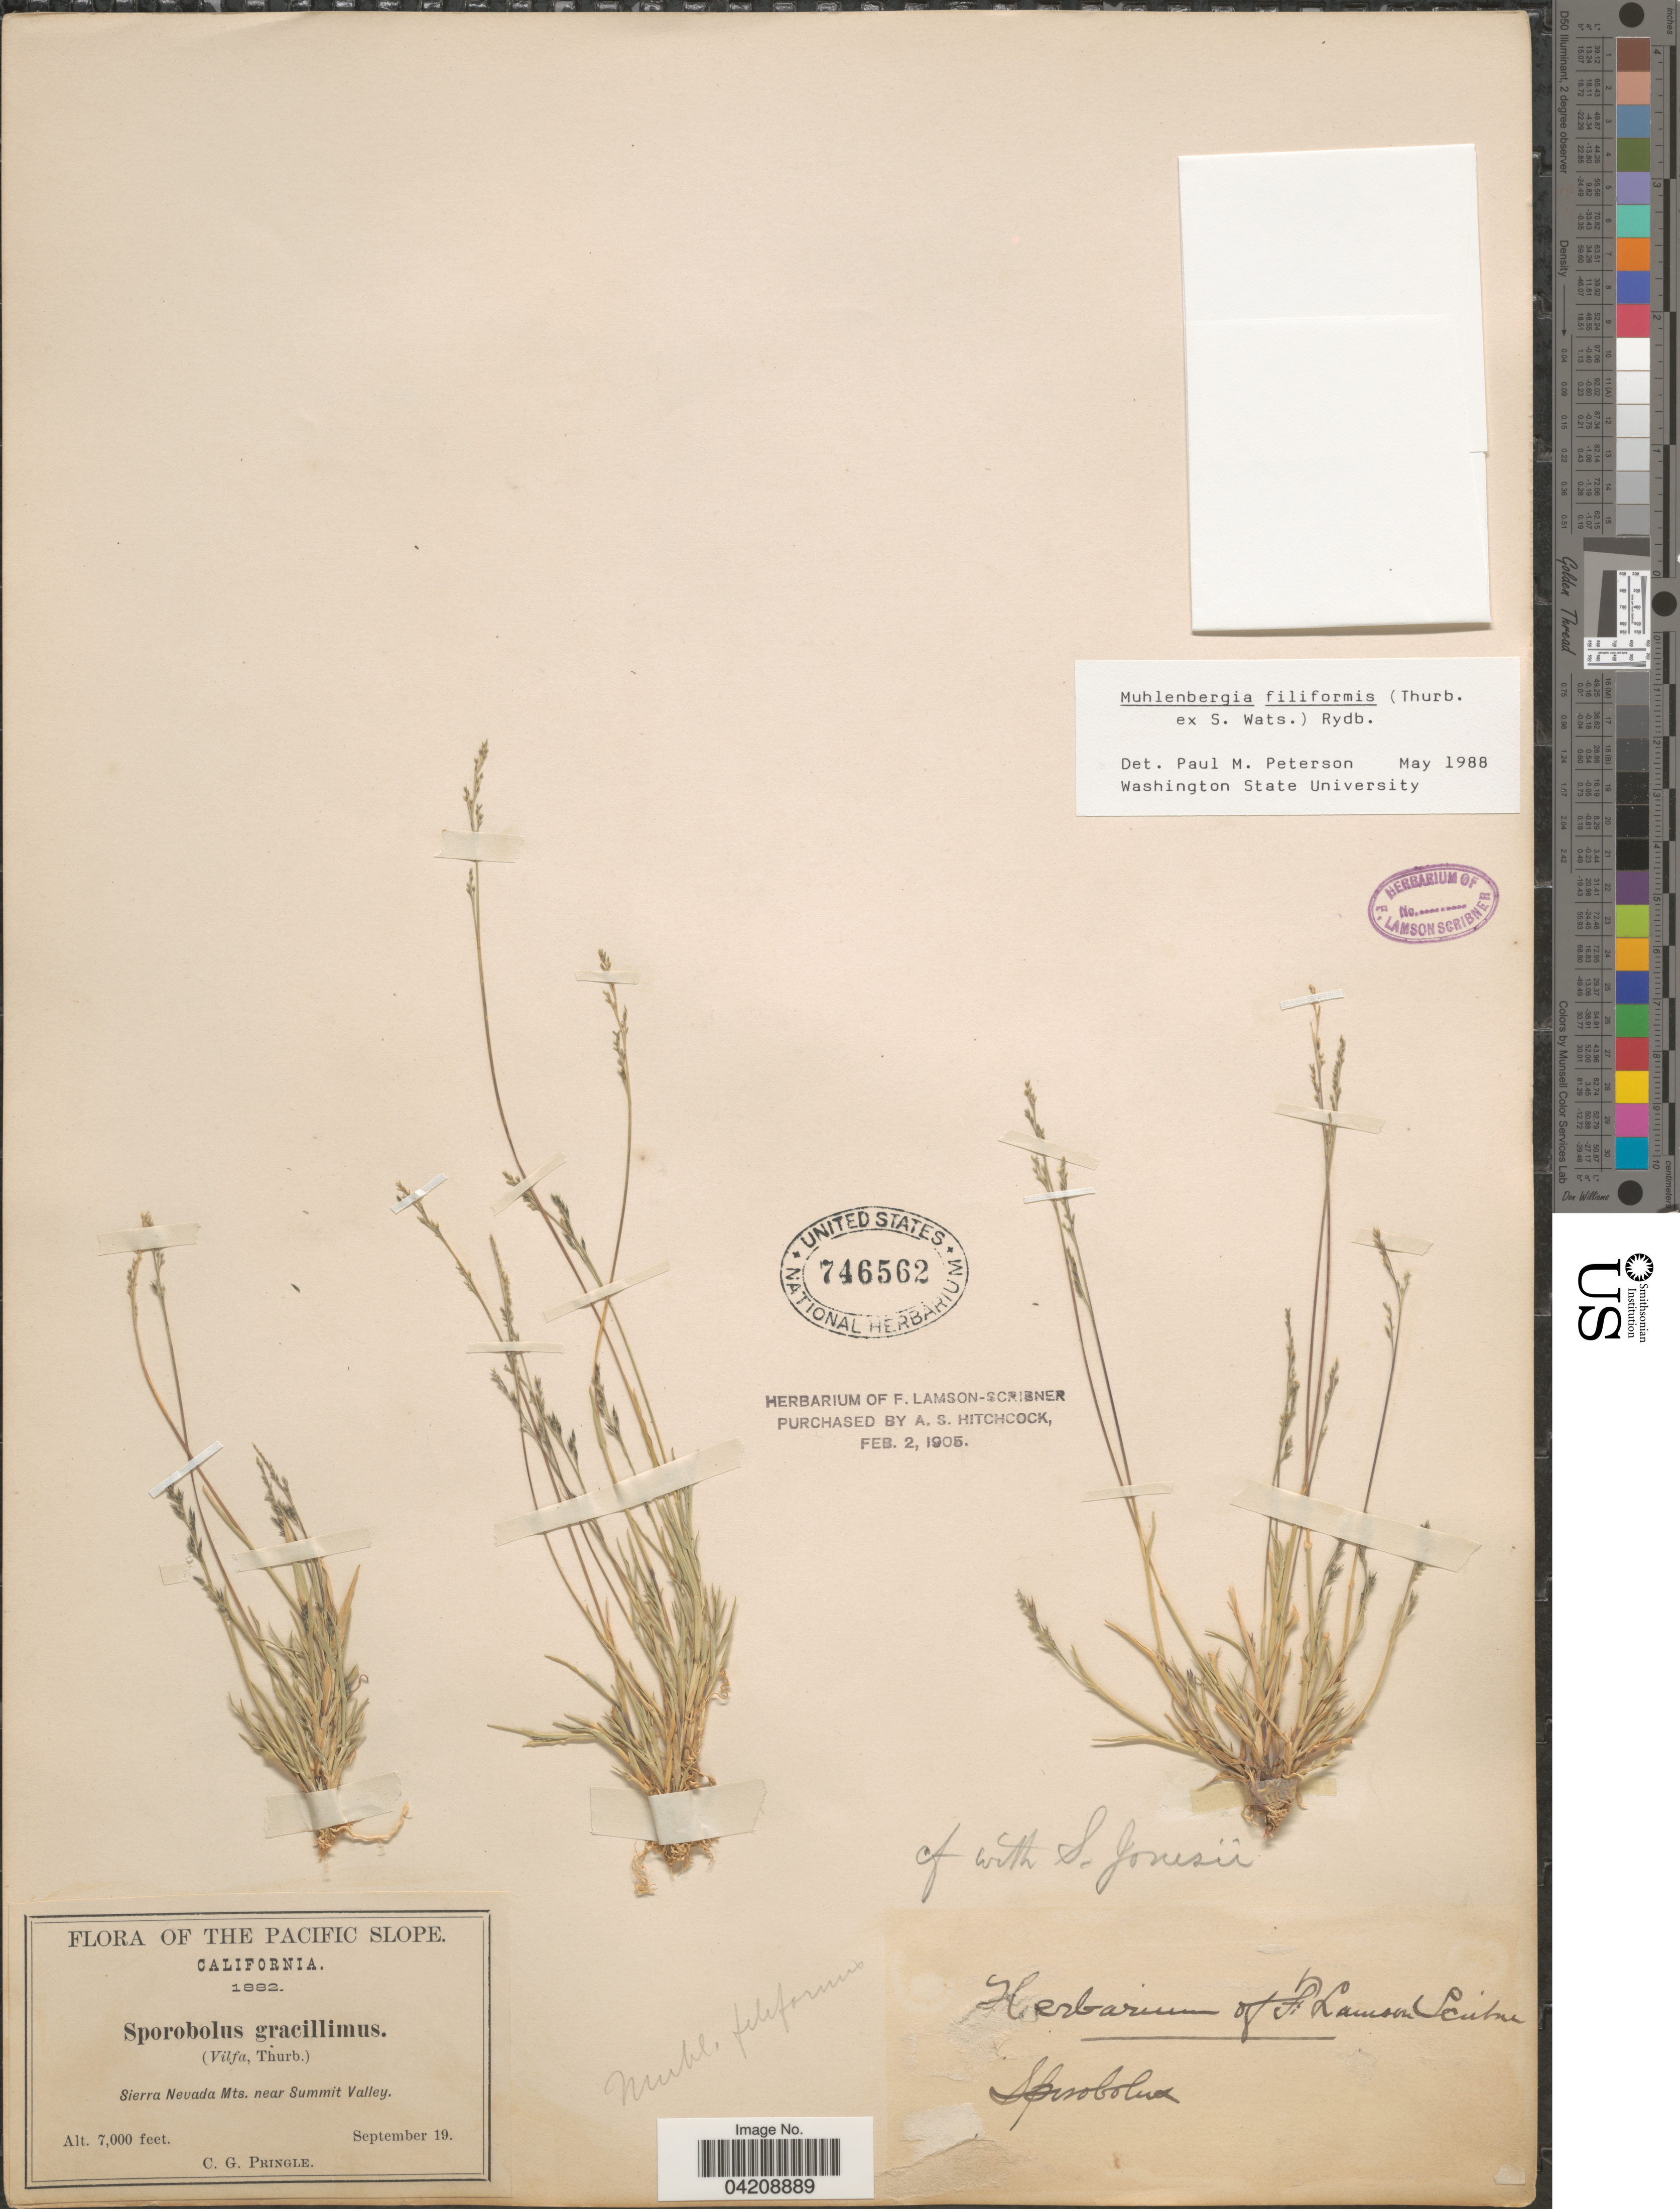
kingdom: Plantae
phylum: Tracheophyta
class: Liliopsida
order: Poales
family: Poaceae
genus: Muhlenbergia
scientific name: Muhlenbergia filiformis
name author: (Thurb. ex S. Watson) Rydb.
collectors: C. G. Pringle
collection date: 1882-09-19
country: United States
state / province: California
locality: The Pacific Slope. Sierra Nevada Mts. near Summit Valley.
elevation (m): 2134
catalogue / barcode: US 746562